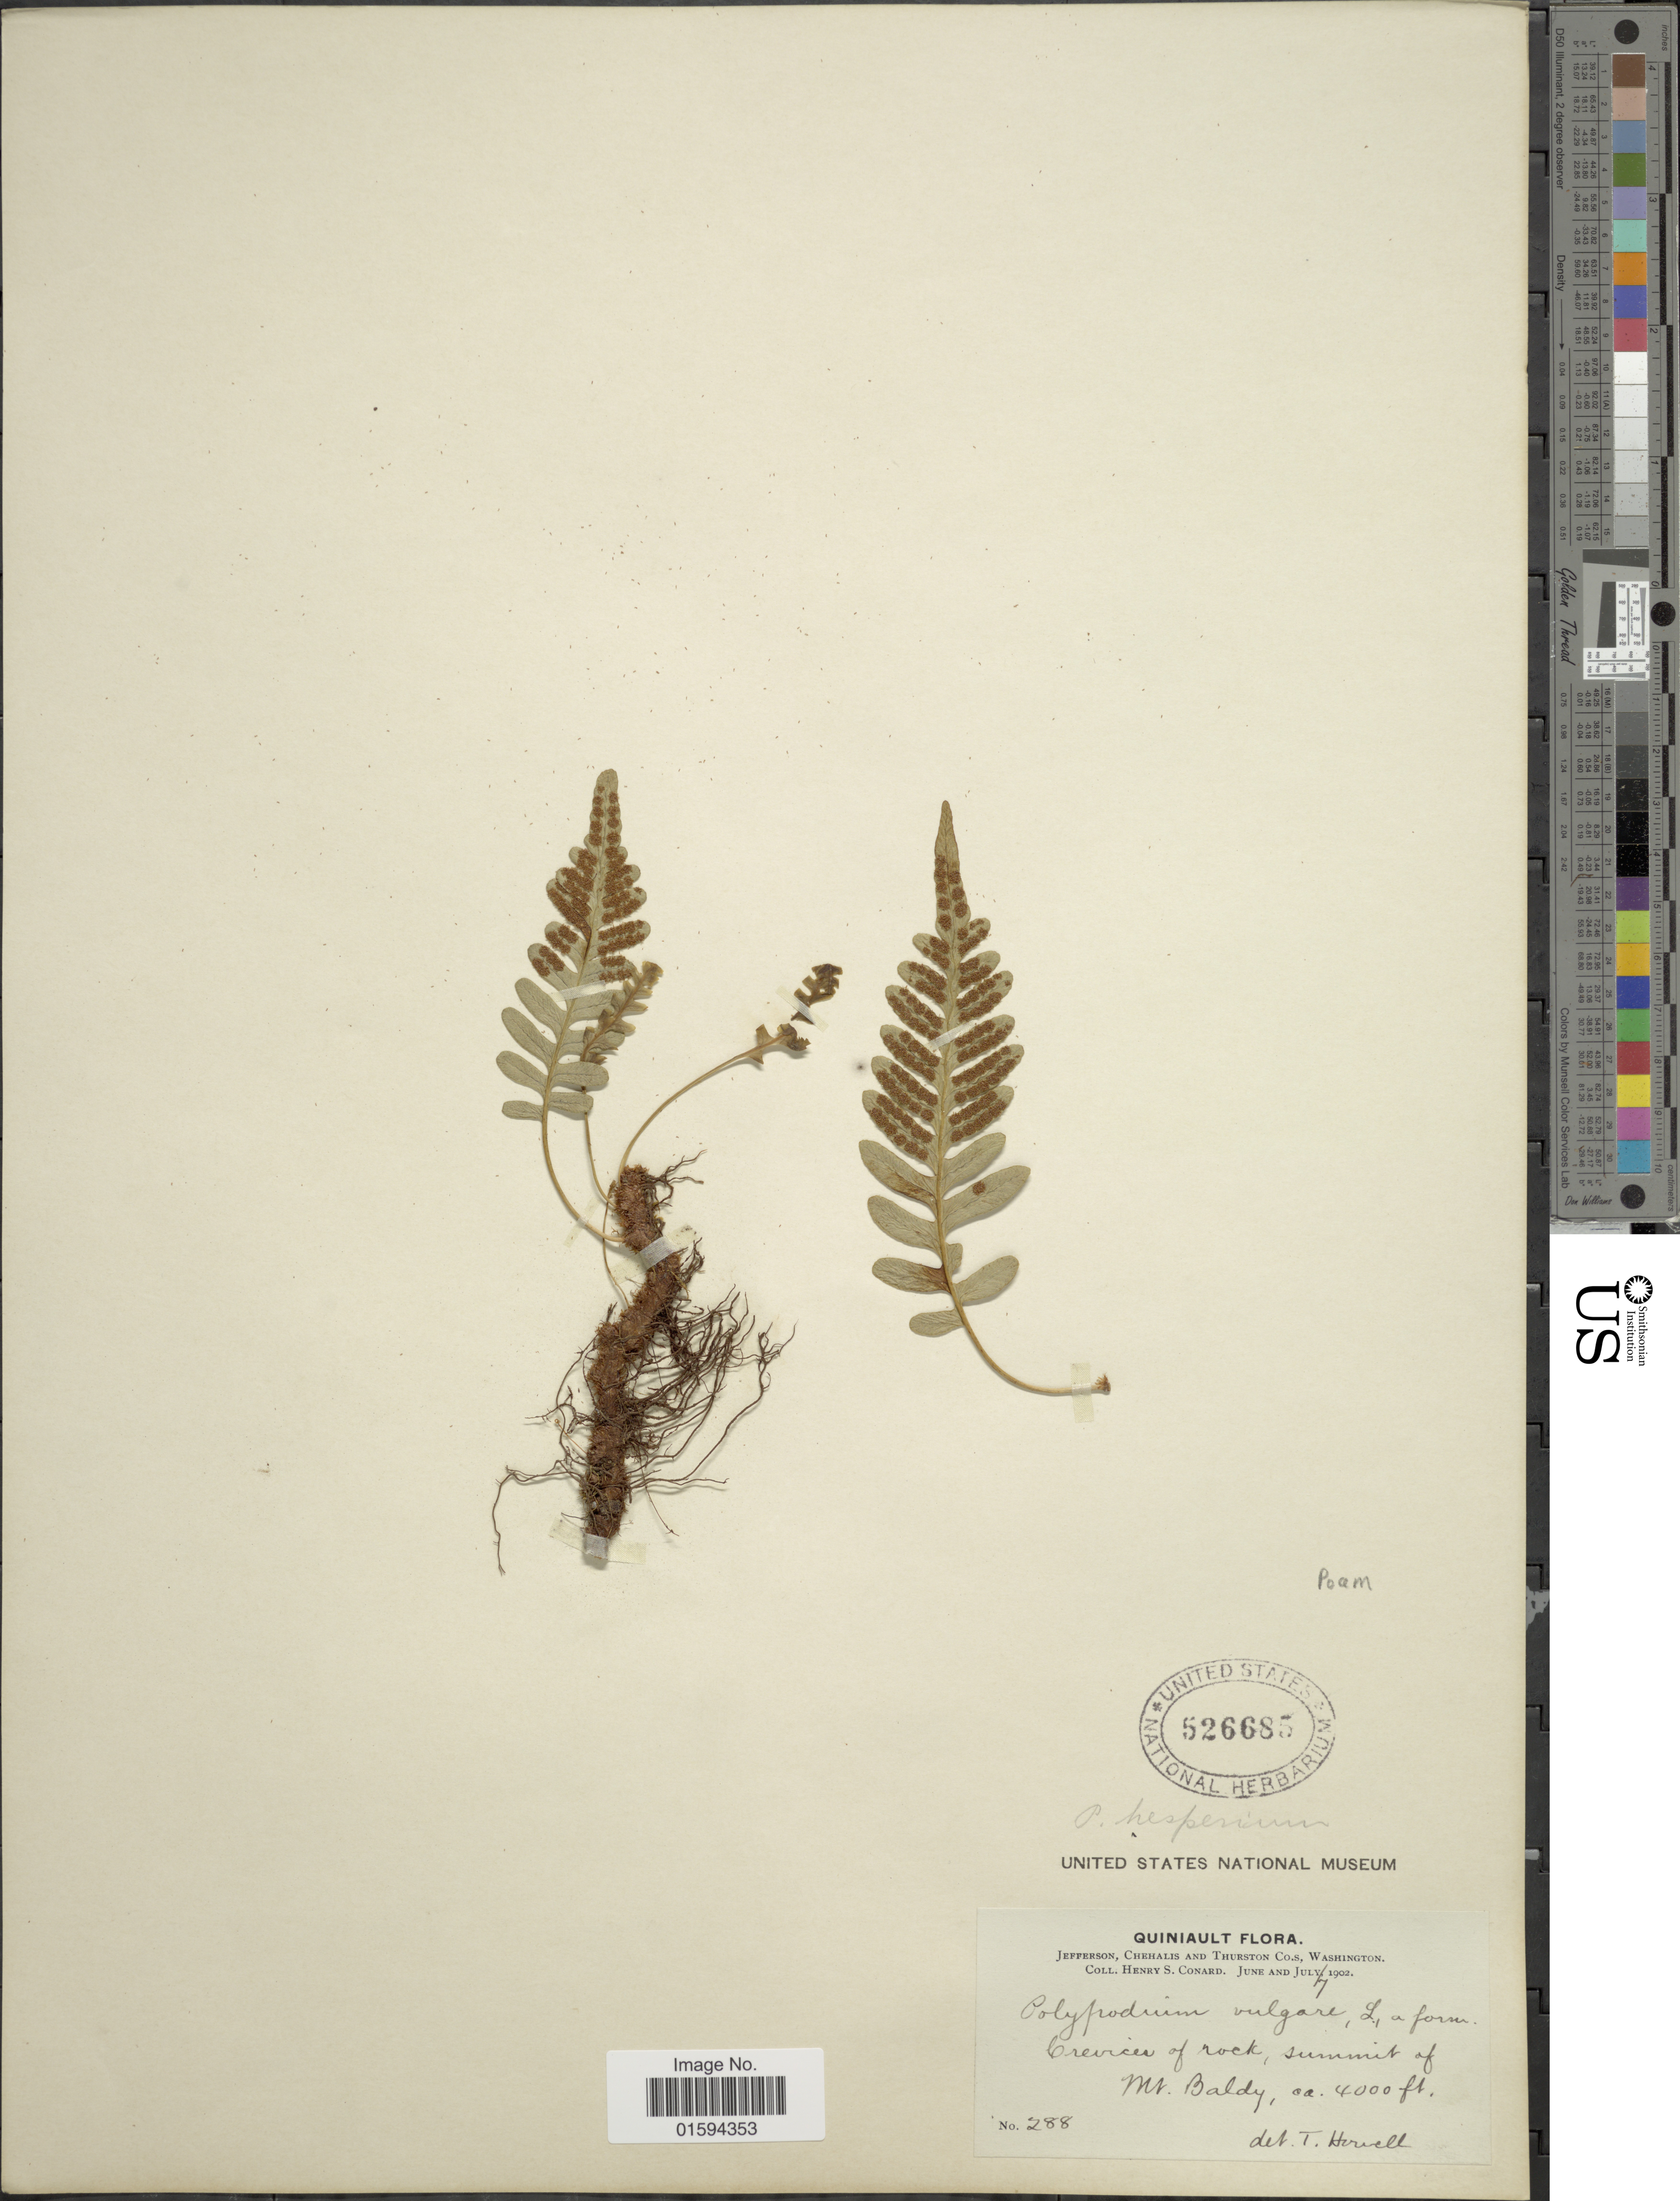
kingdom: Plantae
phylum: Tracheophyta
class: Polypodiopsida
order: Polypodiales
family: Polypodiaceae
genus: Polypodium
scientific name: Polypodium amorphum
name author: Suksd.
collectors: H. S. Conard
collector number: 288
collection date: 1902-07-07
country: United States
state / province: Washington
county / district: Thurston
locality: Quiniault, Jefferson, Chehalis and Thurston Co.s, summit of Mt. Baldy.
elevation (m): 1219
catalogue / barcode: US 526685